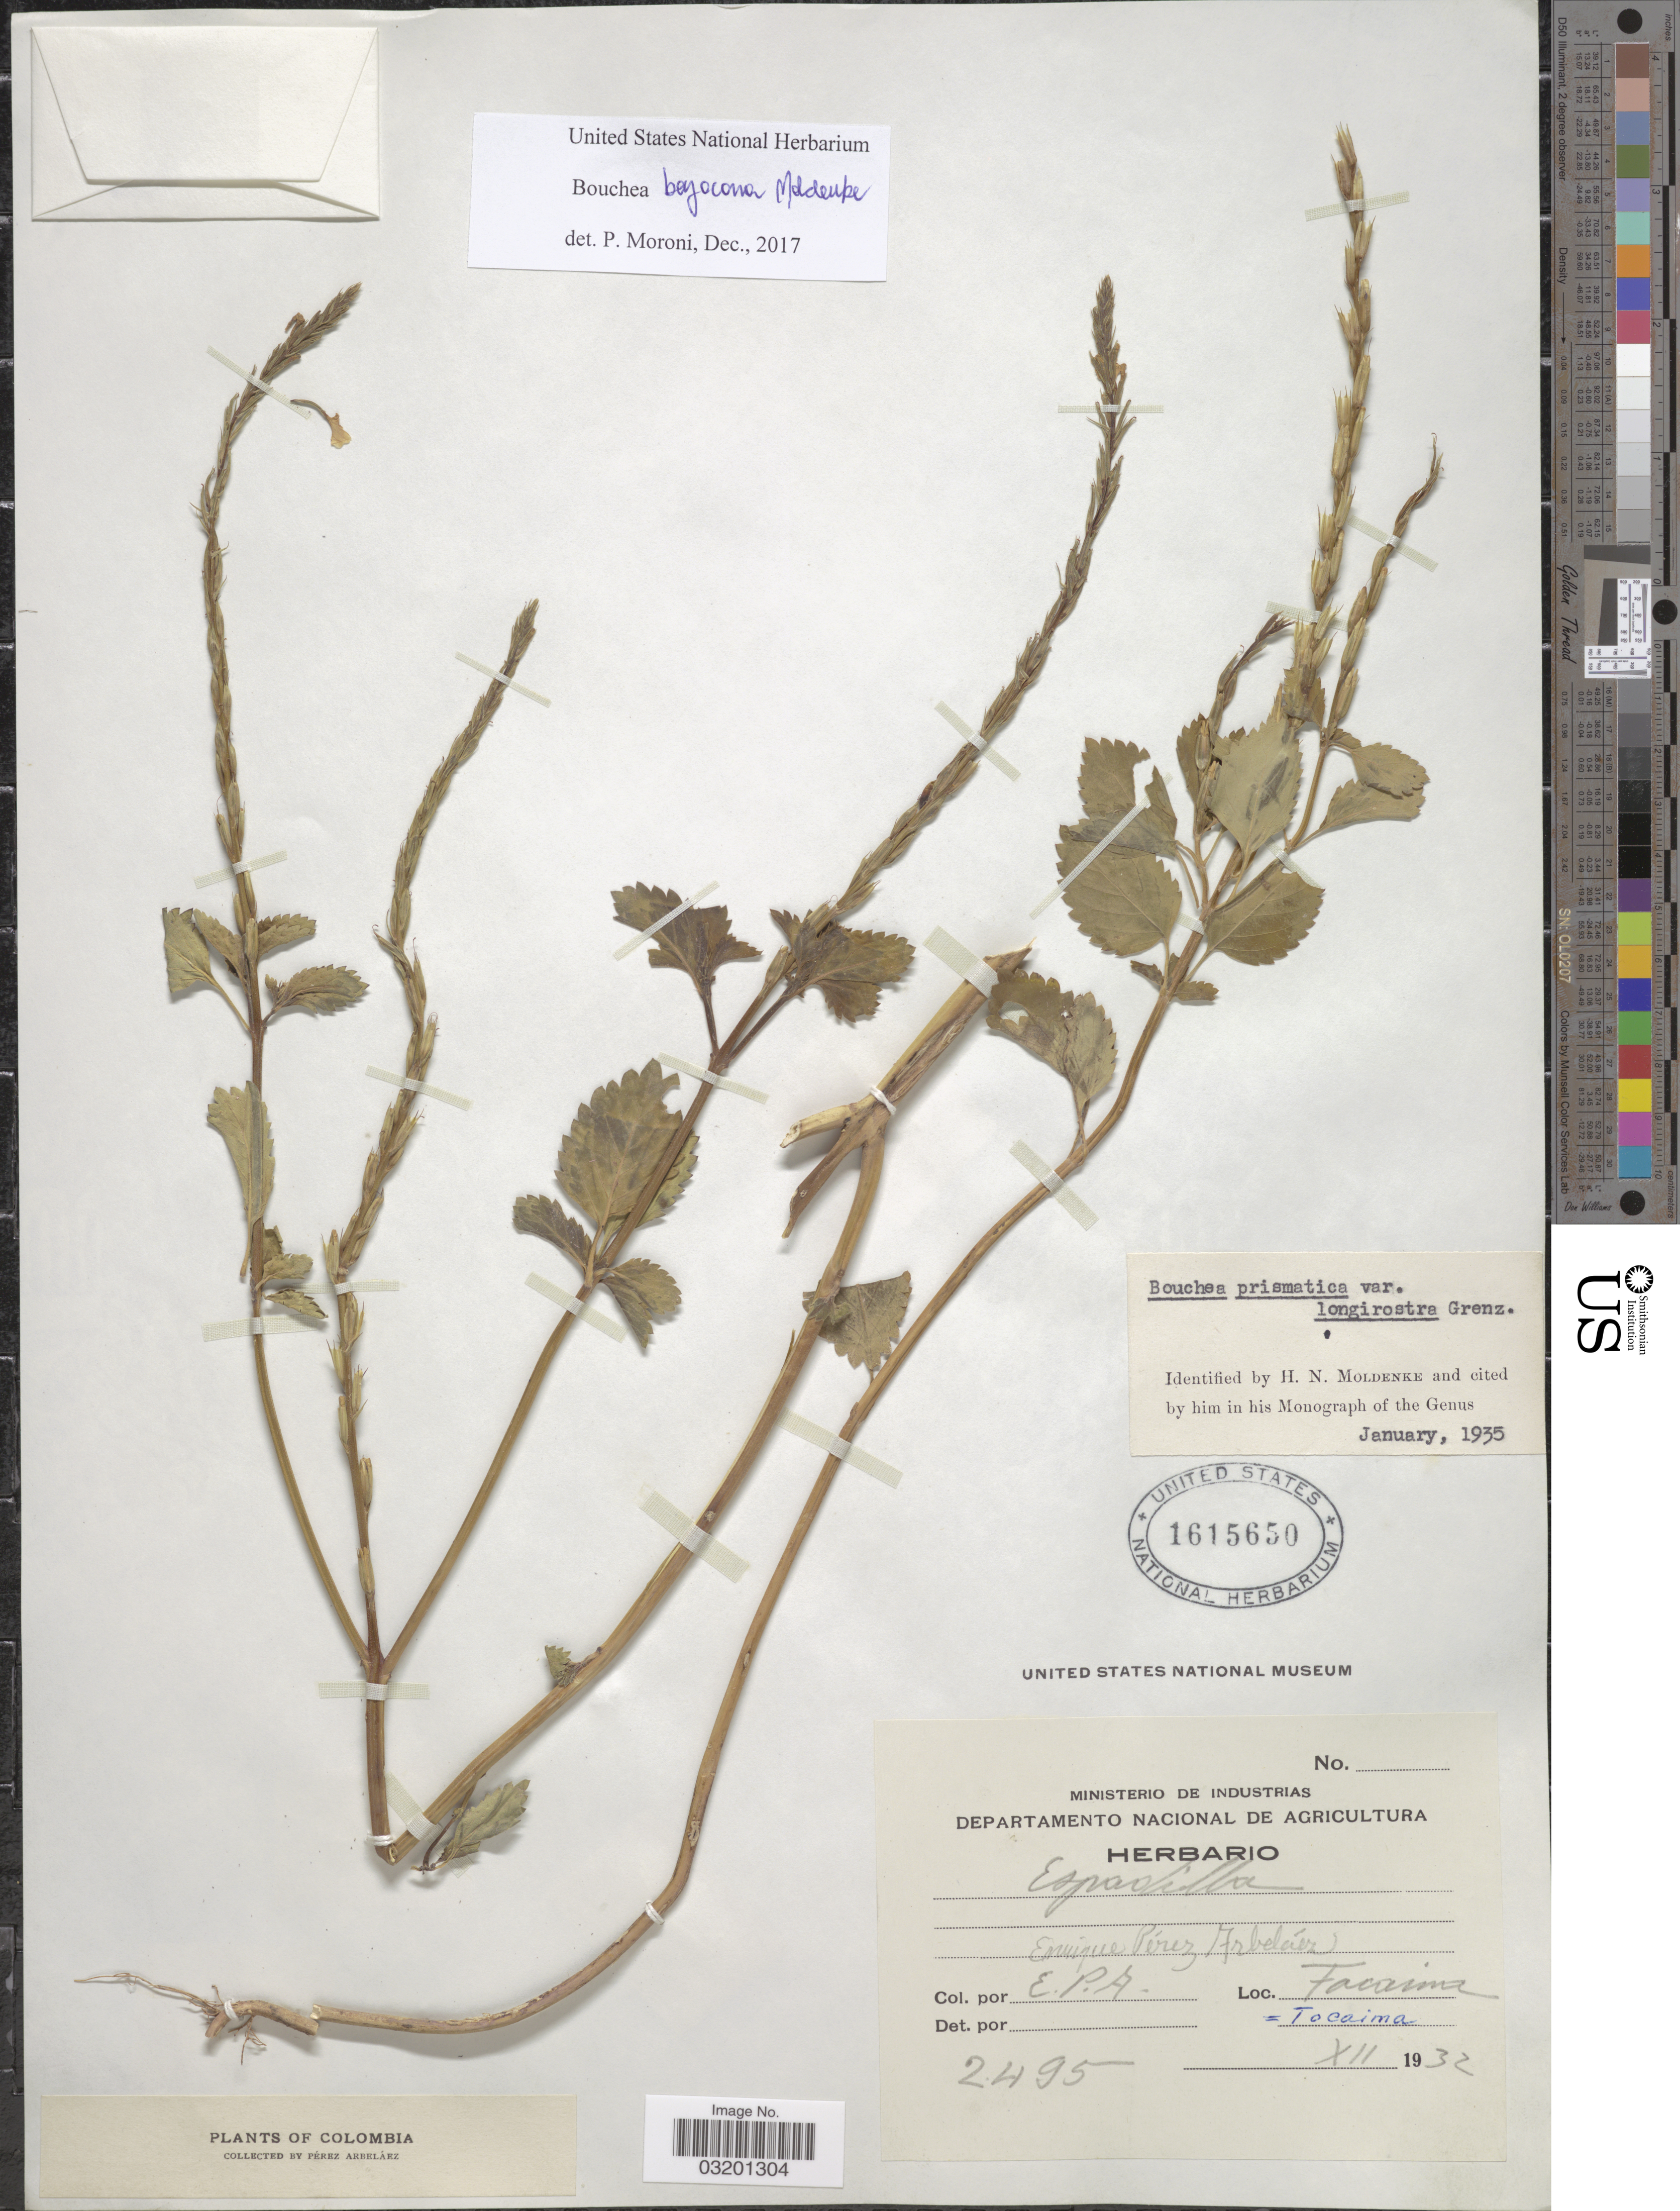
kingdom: Plantae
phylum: Tracheophyta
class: Magnoliopsida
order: Lamiales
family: Verbenaceae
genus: Bouchea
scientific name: Bouchea boyacana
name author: Moldenke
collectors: E. Pérez Arbeláez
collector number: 2495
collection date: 1932-12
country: Colombia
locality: Tocaima.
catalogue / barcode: US 1615650